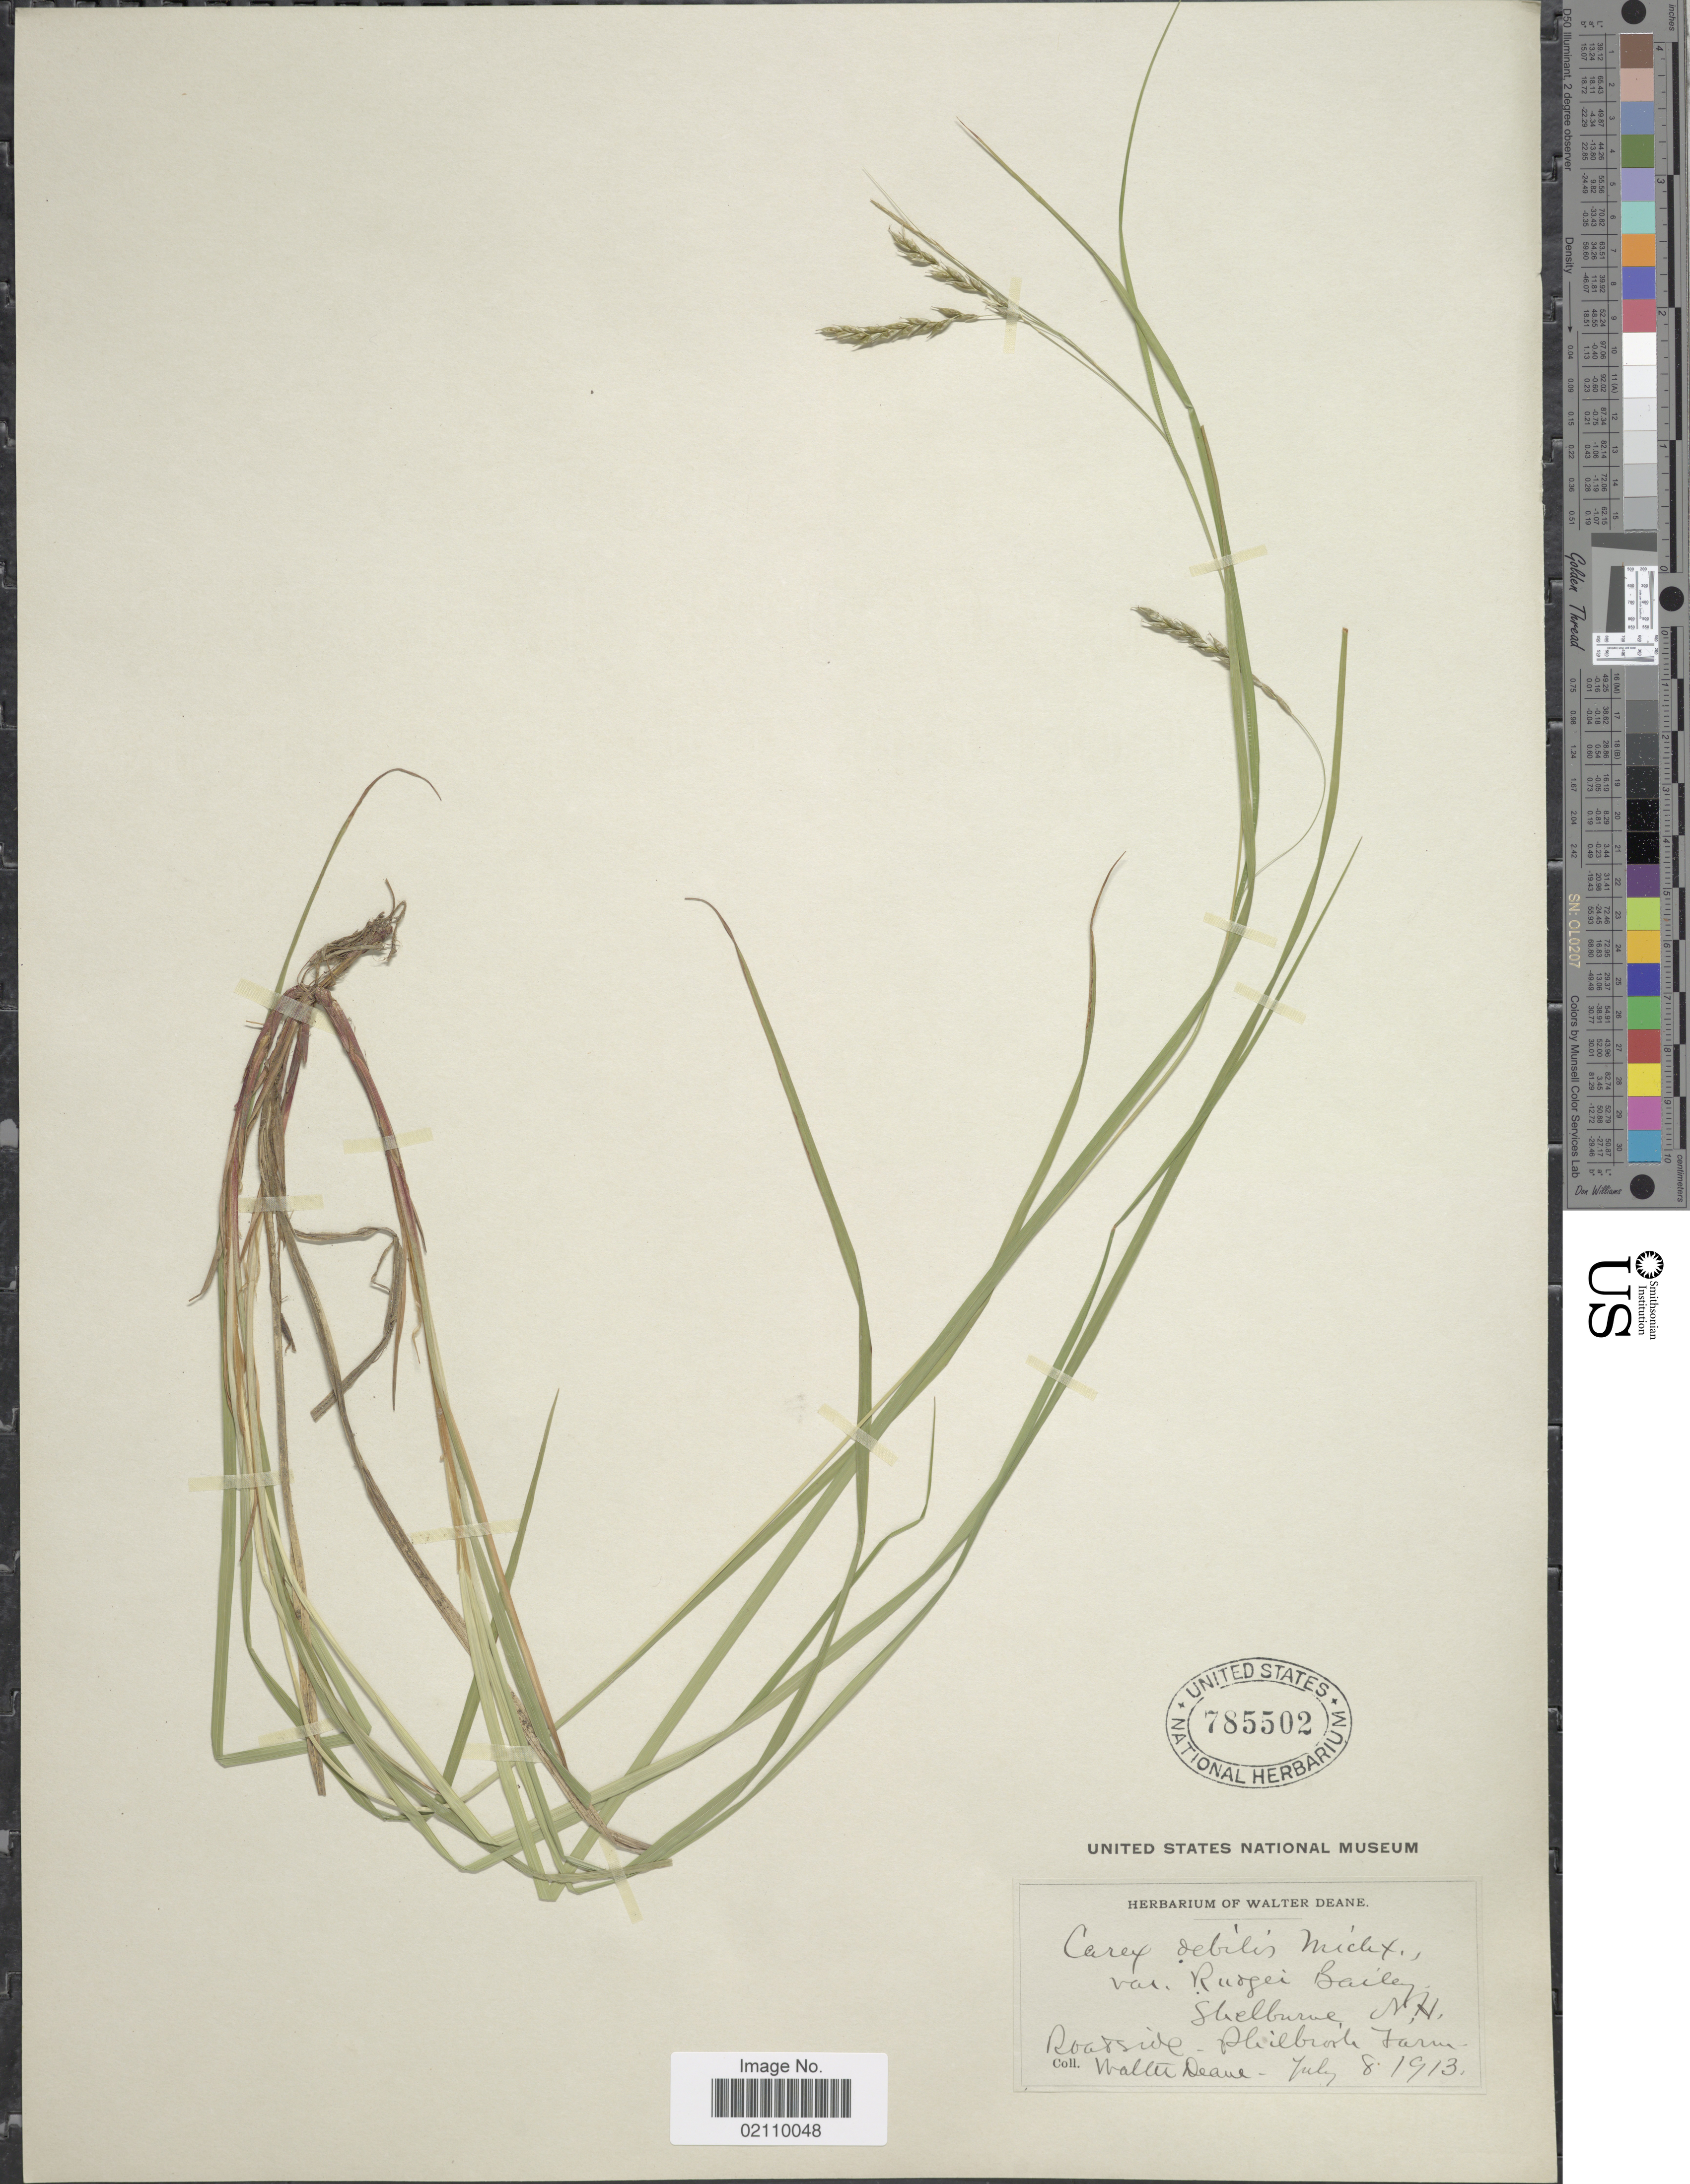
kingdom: Plantae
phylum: Tracheophyta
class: Liliopsida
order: Poales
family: Cyperaceae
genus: Carex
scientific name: Carex flexuosa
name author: Muhl. ex Willd.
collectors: W. Deane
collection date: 1913-07-08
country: United States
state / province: New Hampshire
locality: Shelburne, roadside, Philbrook Farm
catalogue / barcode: US 785502